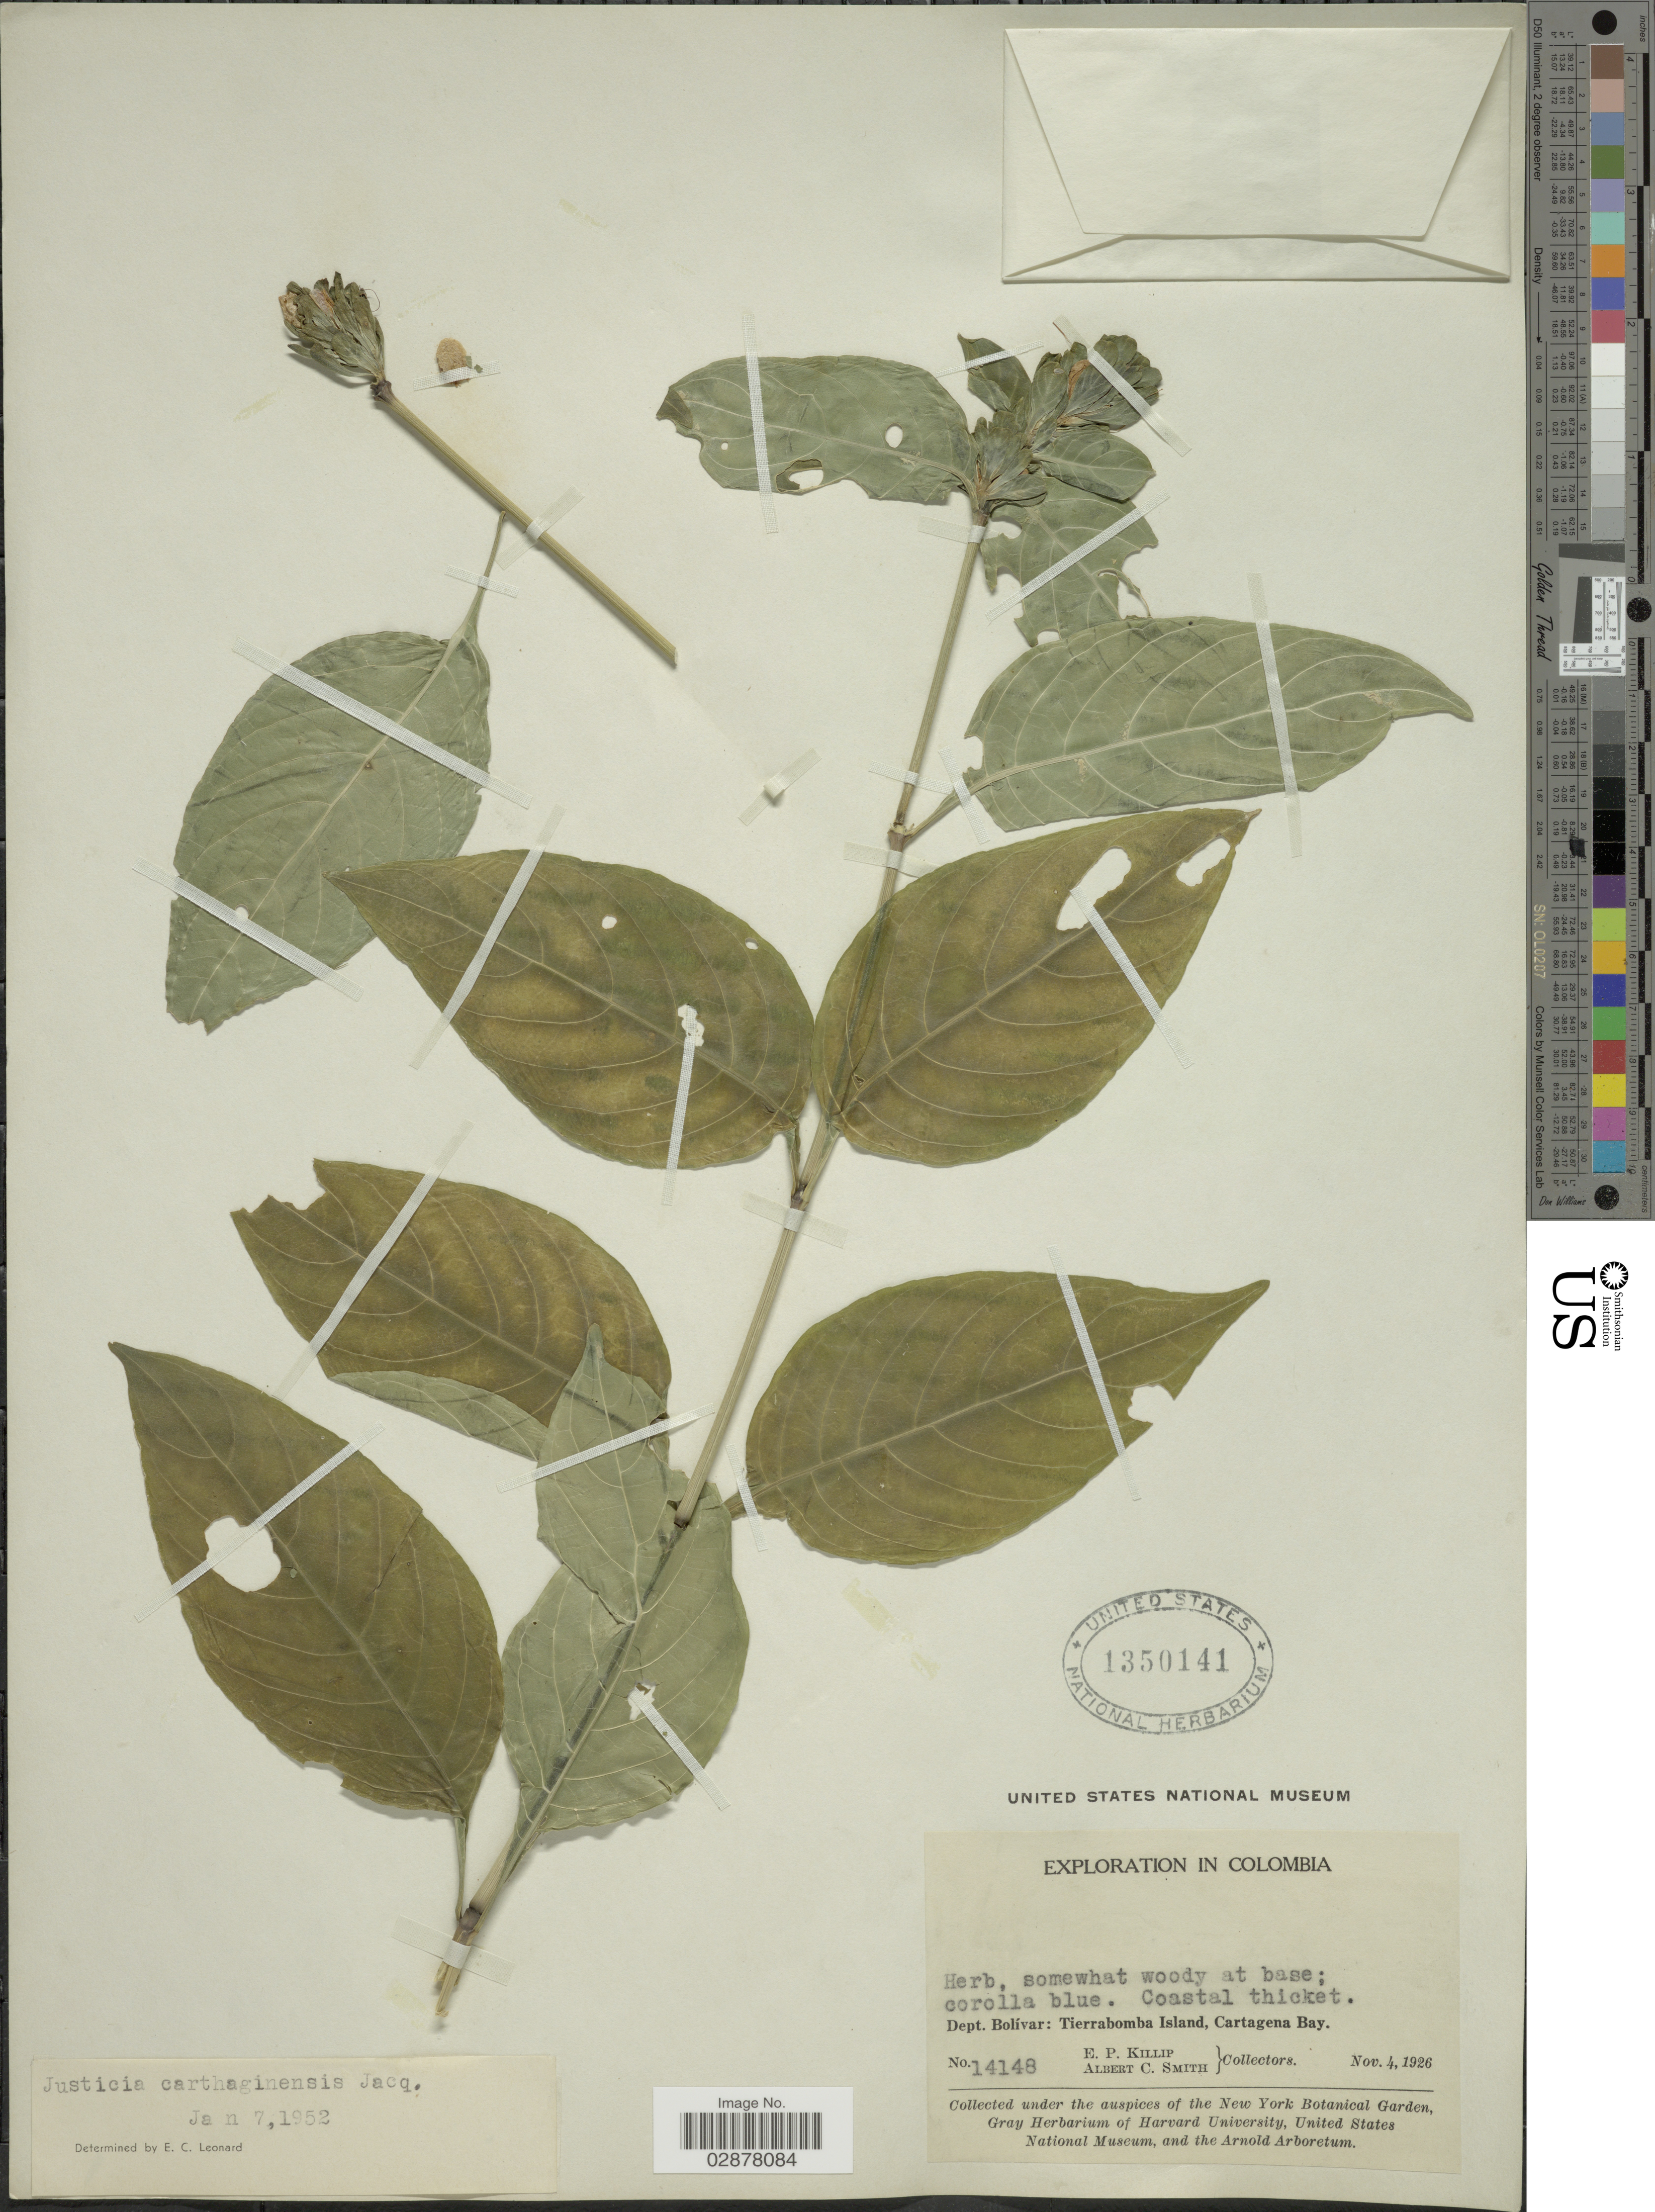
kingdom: Plantae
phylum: Tracheophyta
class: Magnoliopsida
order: Lamiales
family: Acanthaceae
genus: Justicia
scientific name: Justicia carthaginensis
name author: Jacq.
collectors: E. P. Killip & A. C. Smith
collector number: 14148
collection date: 1926-11-04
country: Colombia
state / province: Bolívar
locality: Dept. Bolívar, Tierrabomba Island, Cartagena Bay.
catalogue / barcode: US 1350141